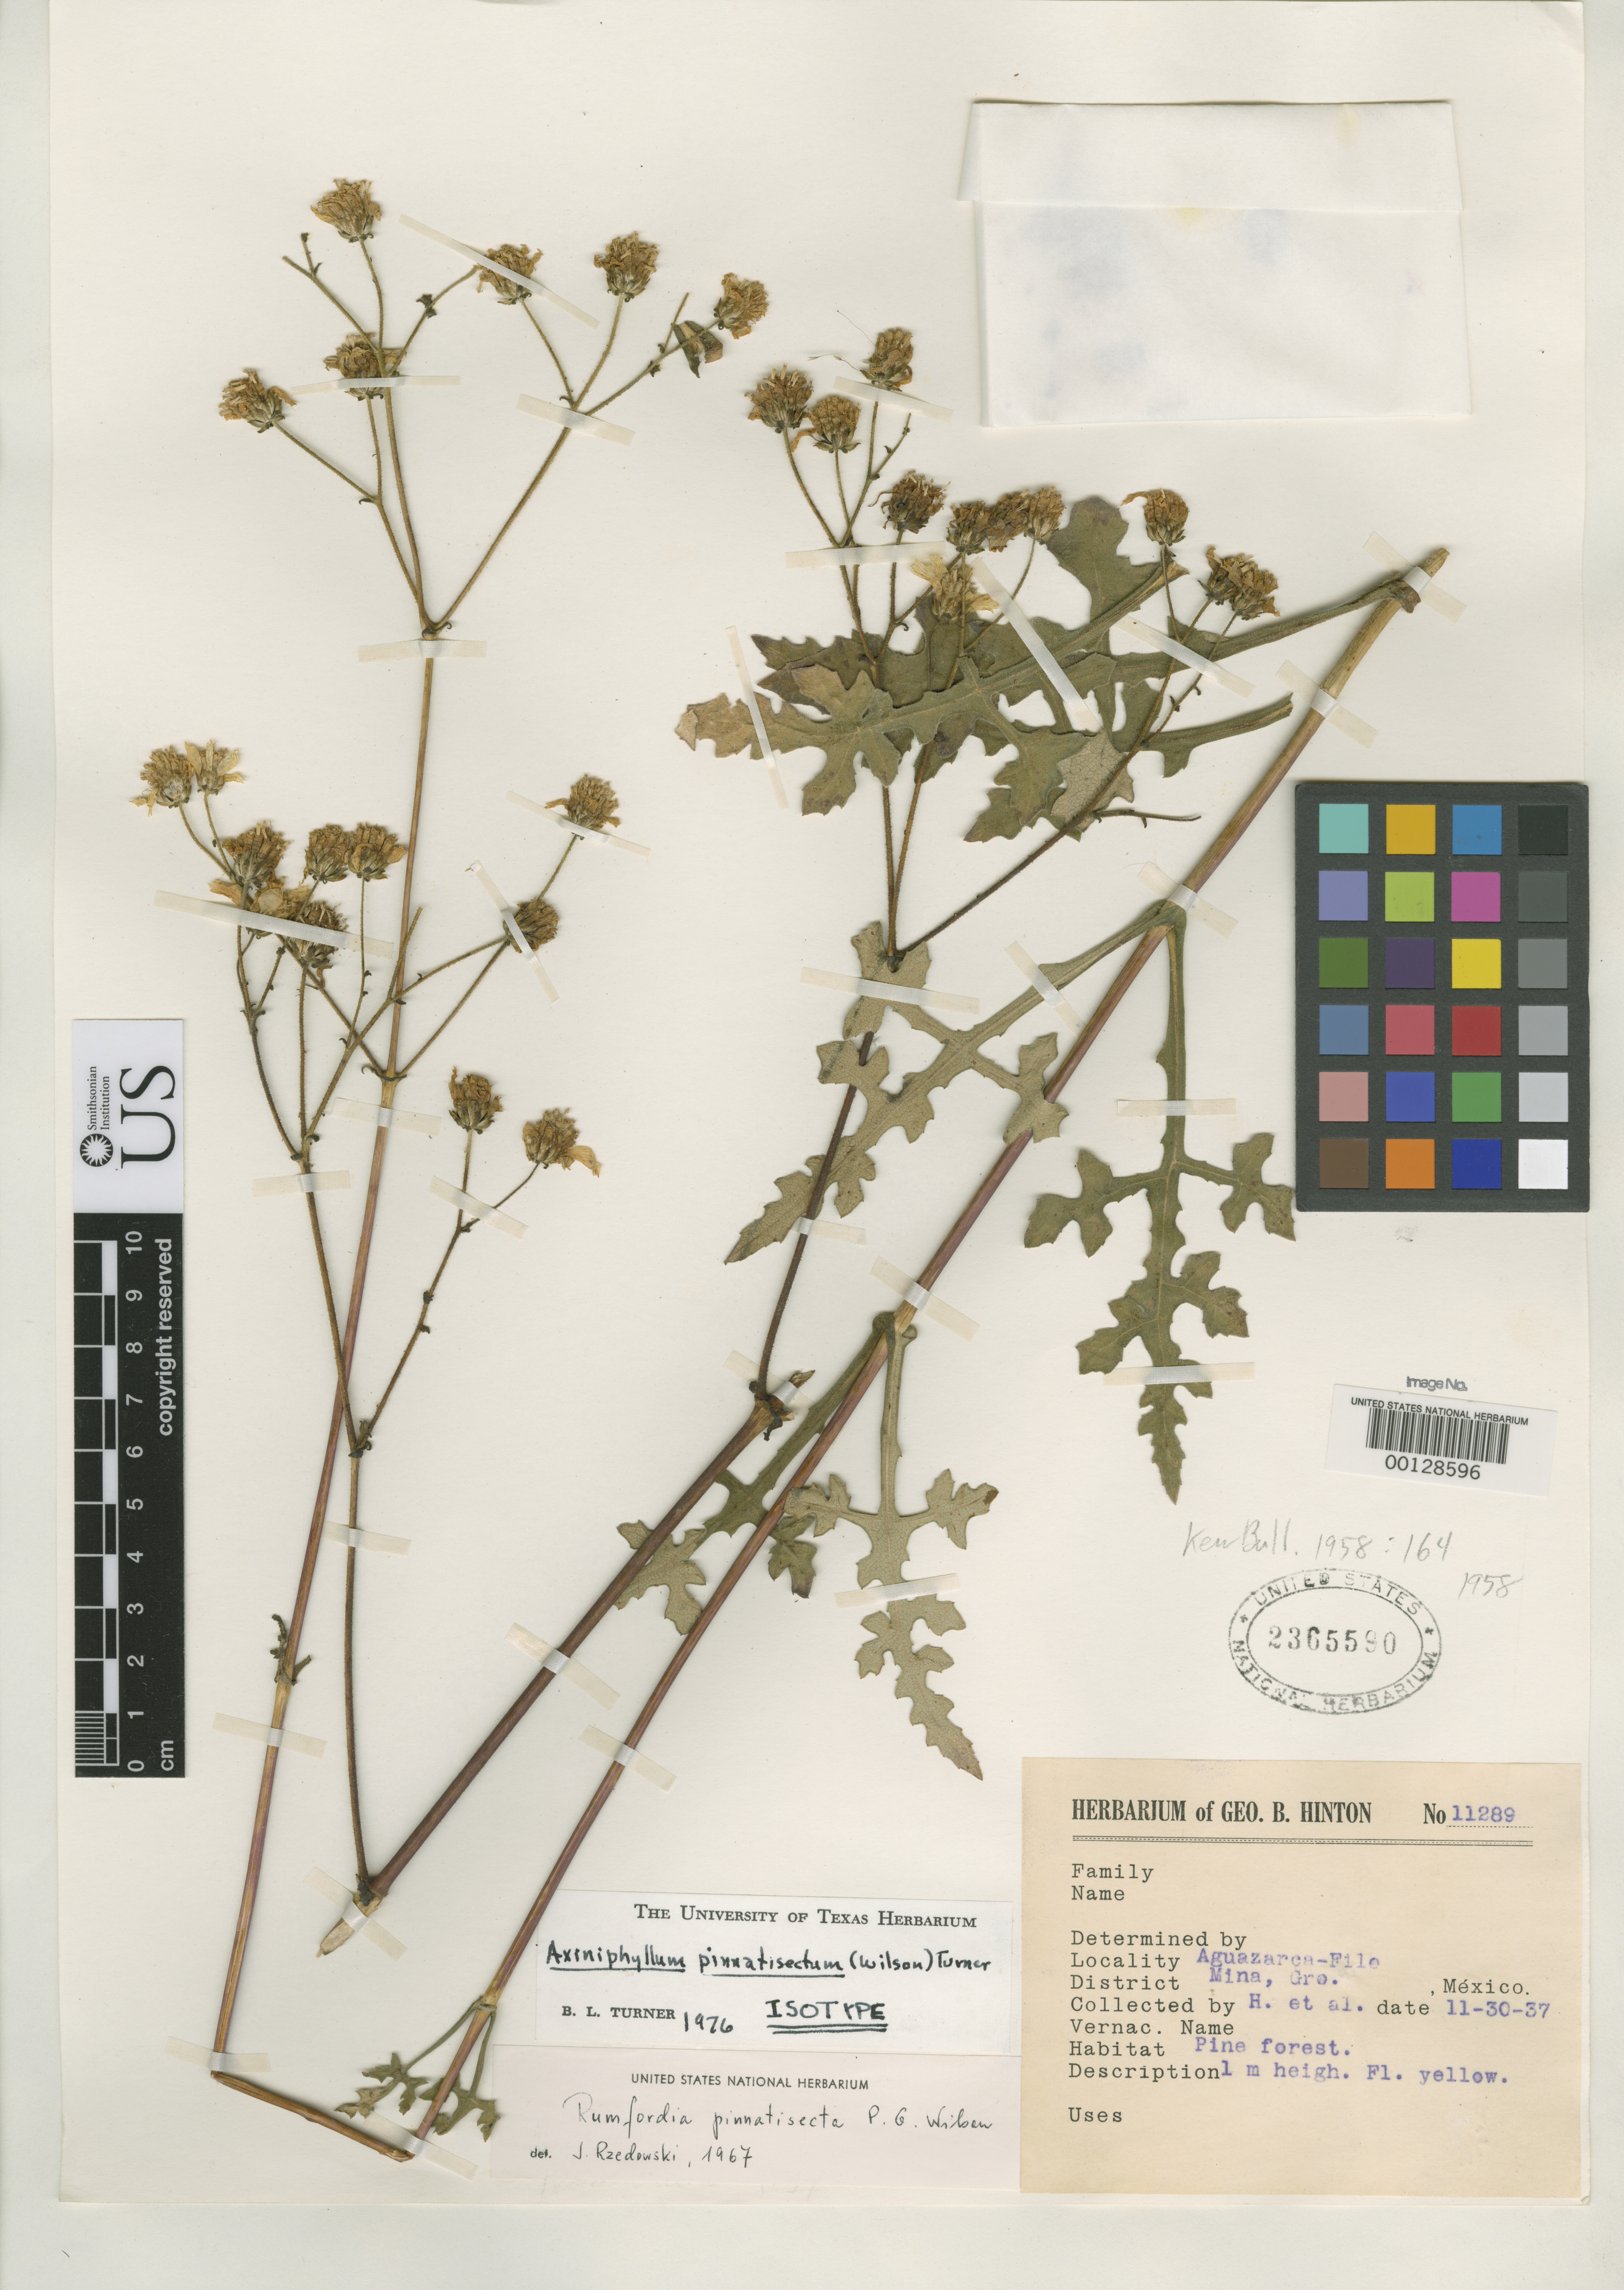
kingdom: Plantae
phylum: Tracheophyta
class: Magnoliopsida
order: Asterales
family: Asteraceae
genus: Rumfordia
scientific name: Rumfordia pinnatisecta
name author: Paul G. Wilson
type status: Isotype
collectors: G. B. Hinton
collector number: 11289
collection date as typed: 30 Nov 1937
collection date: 1937-11-30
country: Mexico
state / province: Guerrero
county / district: Mina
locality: Aguazarca-File.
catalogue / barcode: US 2365590